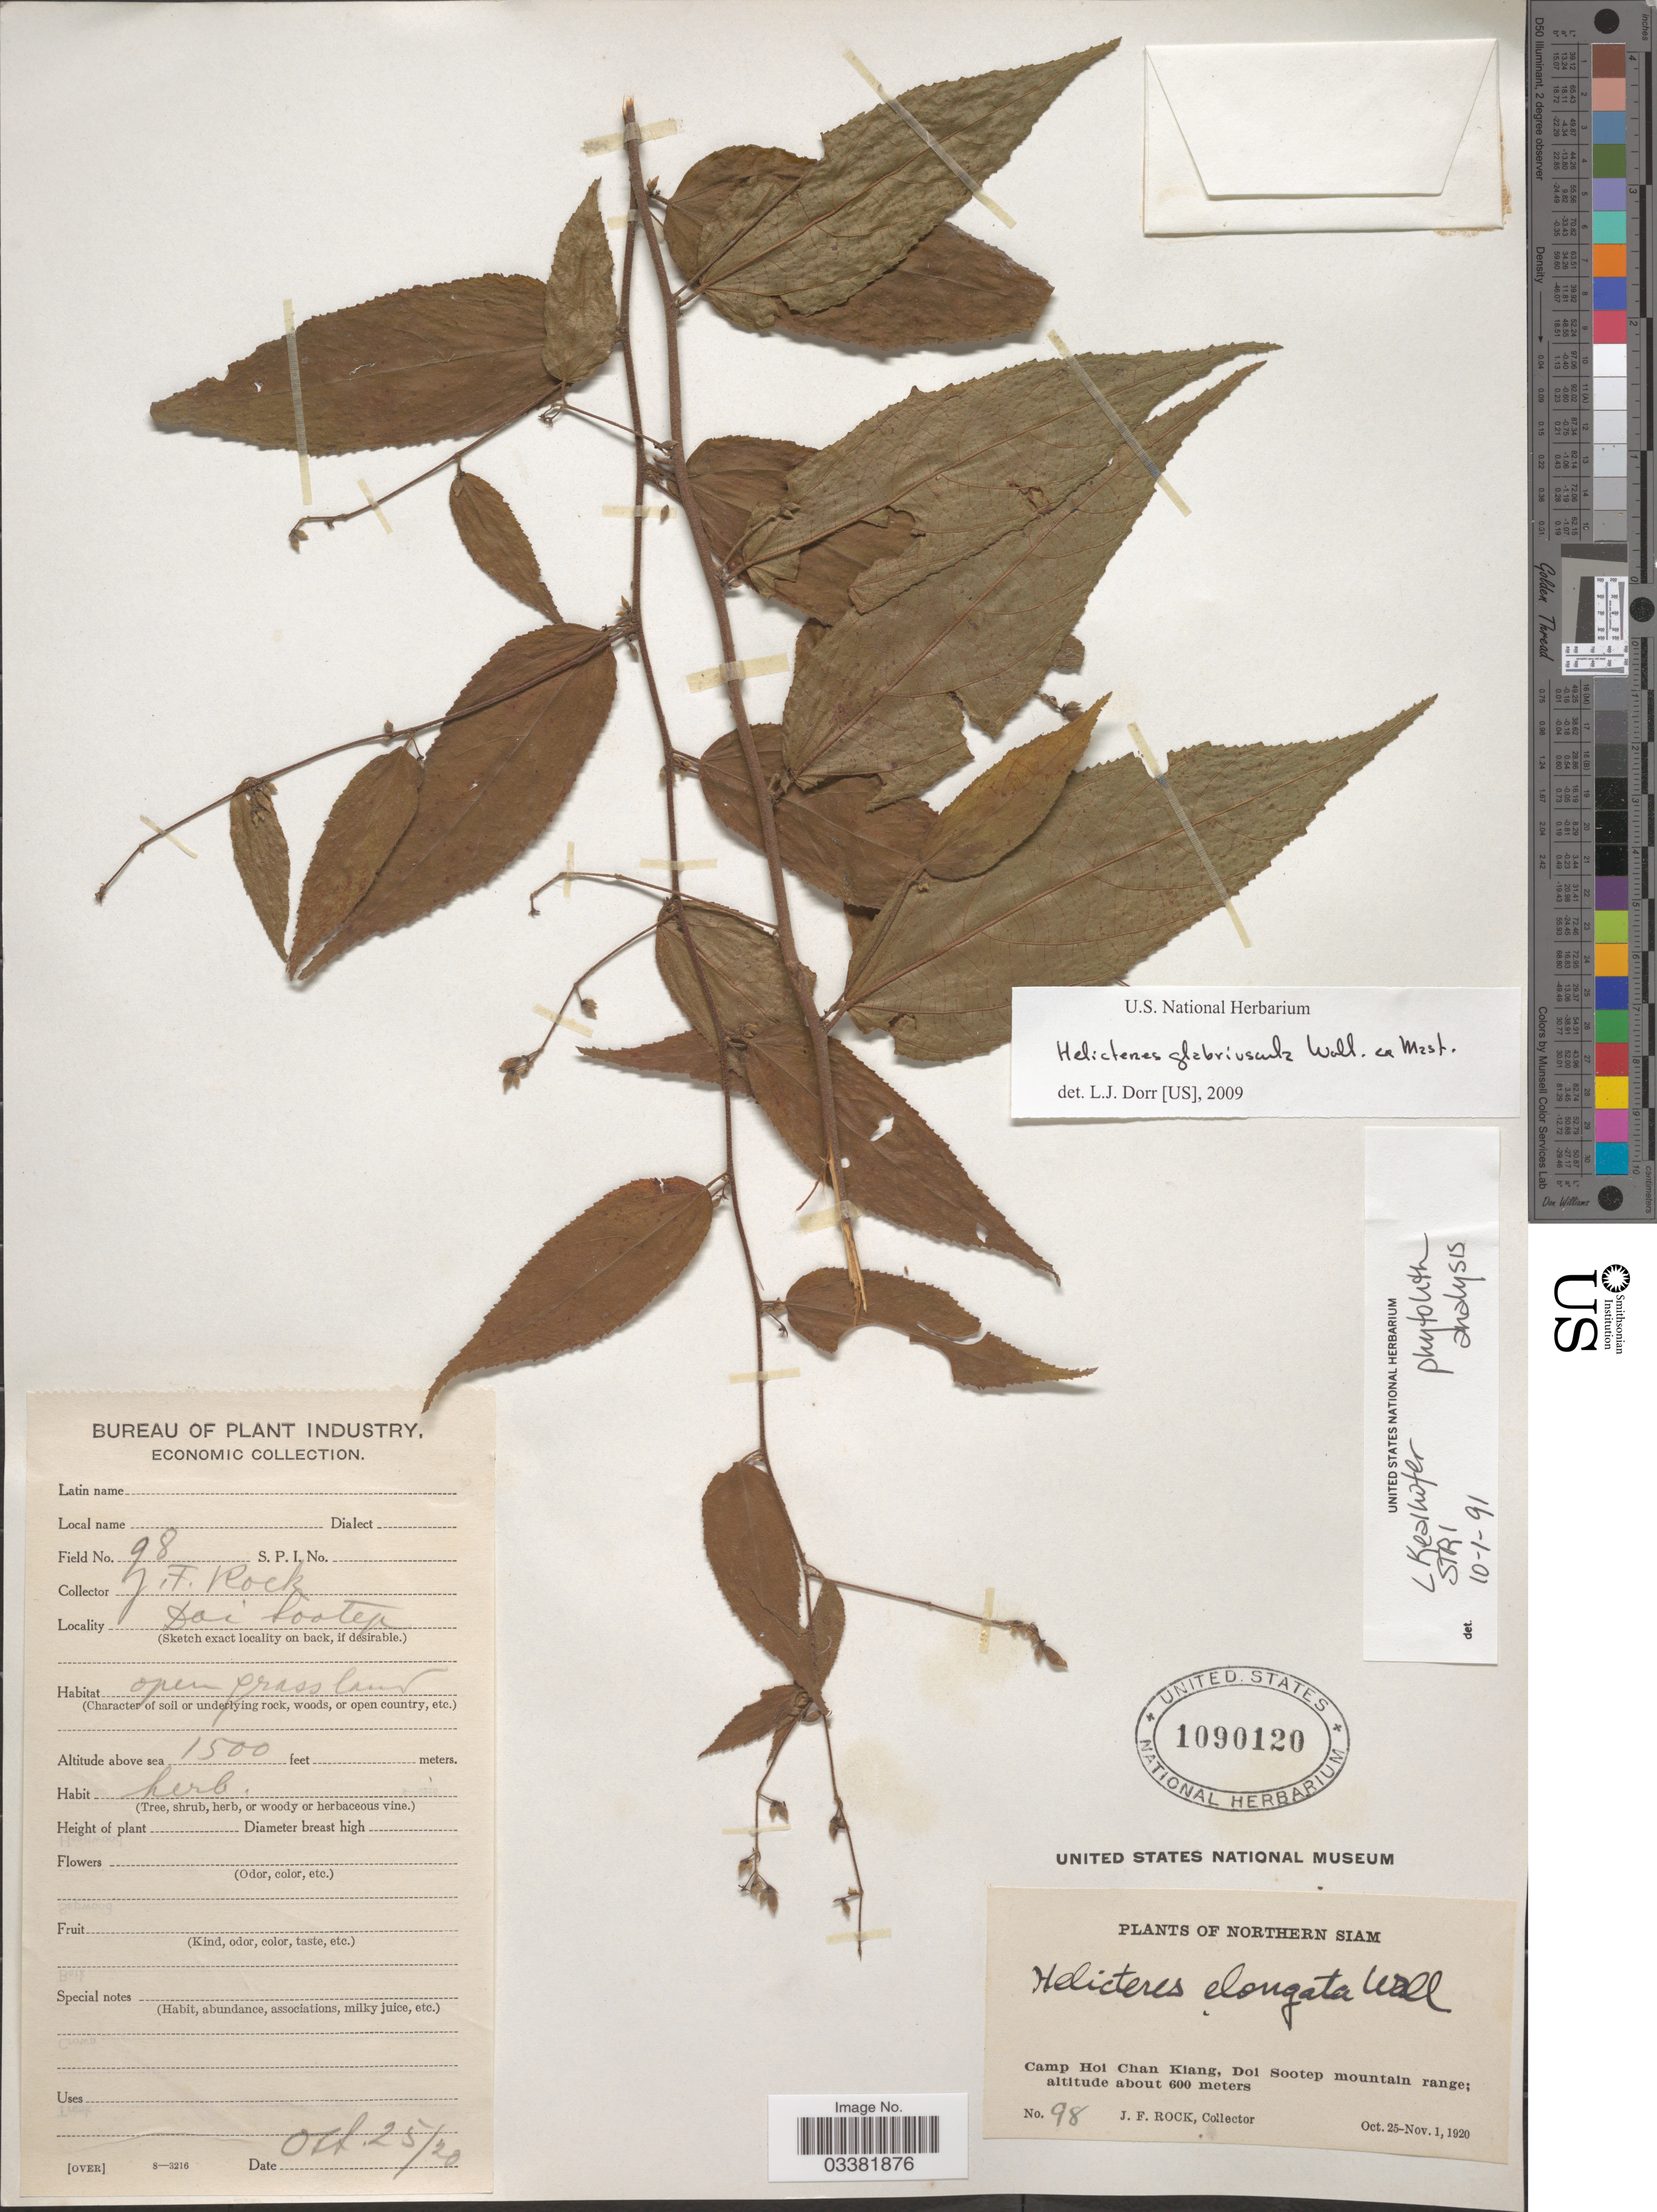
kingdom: Plantae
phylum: Tracheophyta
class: Magnoliopsida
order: Malvales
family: Malvaceae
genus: Helicteres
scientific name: Helicteres glabriuscula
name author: Wall.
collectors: J. Rock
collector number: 98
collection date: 1920-10-25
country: Thailand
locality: Northern Siam. Camp Hoi Chan Kiang, Doi Sootep mountain range.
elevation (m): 600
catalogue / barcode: US 1090120